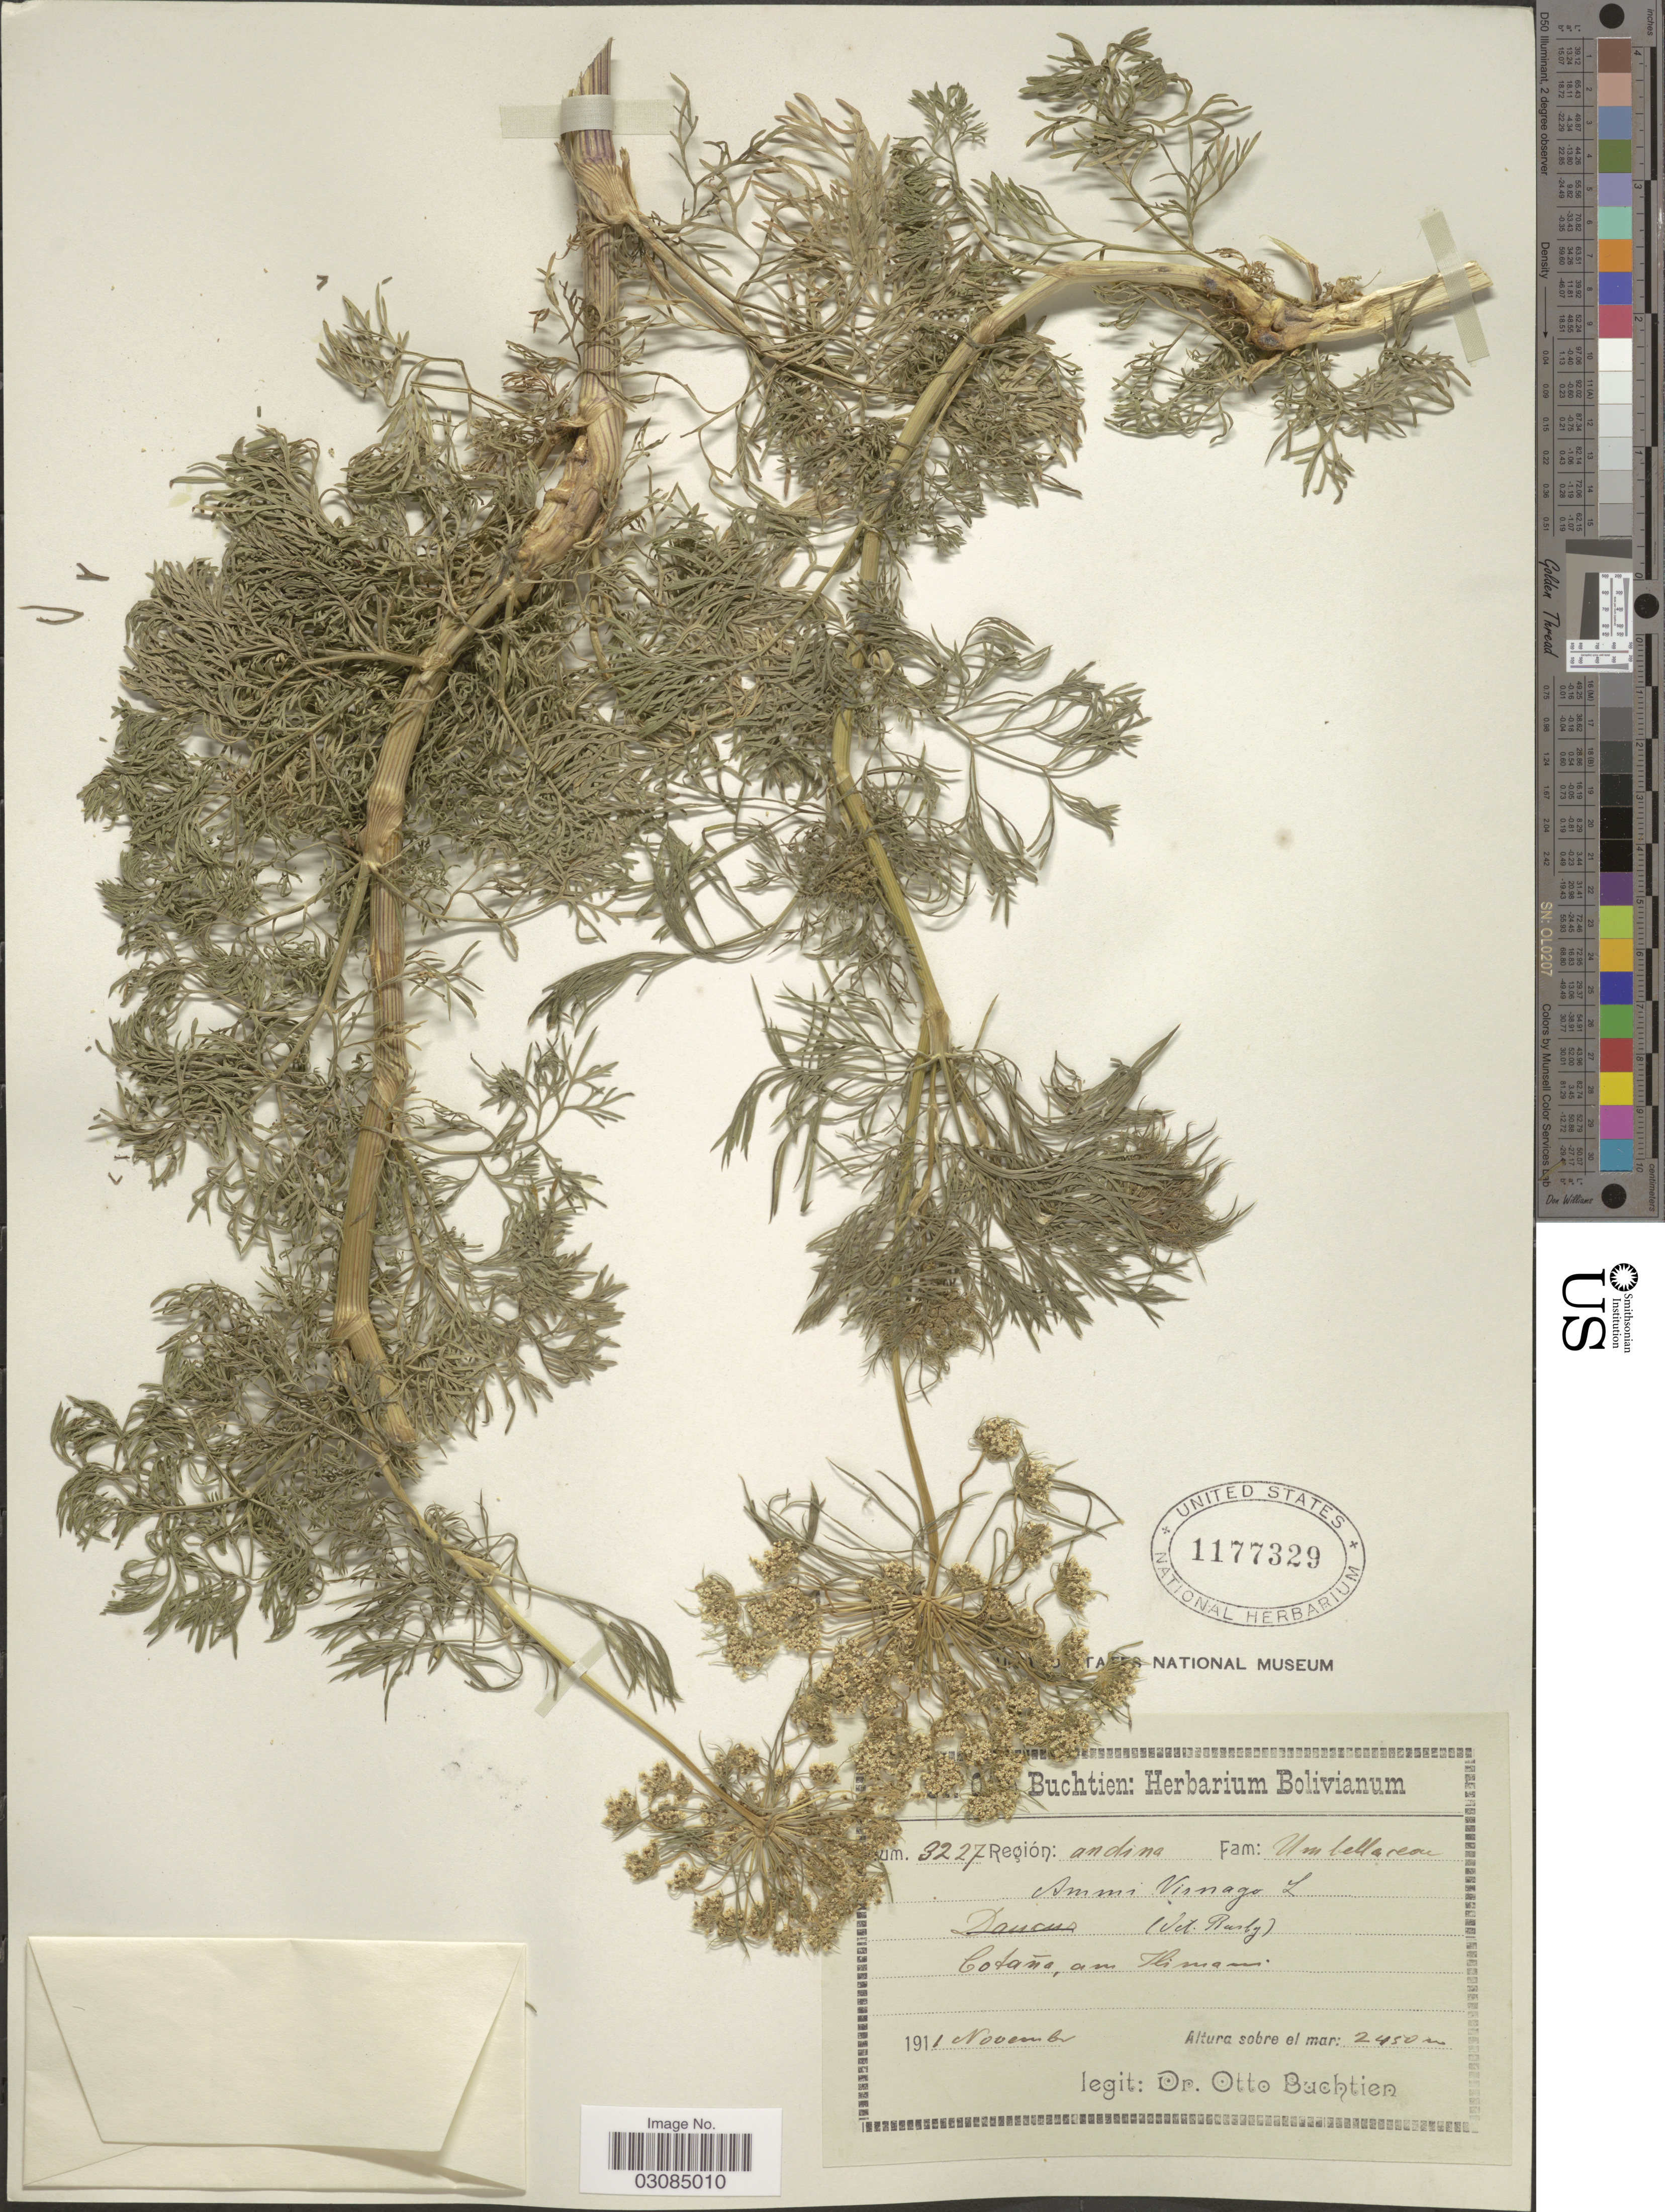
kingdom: Plantae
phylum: Tracheophyta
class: Magnoliopsida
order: Apiales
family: Apiaceae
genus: Ammi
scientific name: Ammi visnaga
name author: (L.) Lam.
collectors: O. Buchtien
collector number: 3227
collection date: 1911-11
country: Bolivia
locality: Región: andina. Cotaña, am Ilimani.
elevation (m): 2450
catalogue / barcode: US 1177329